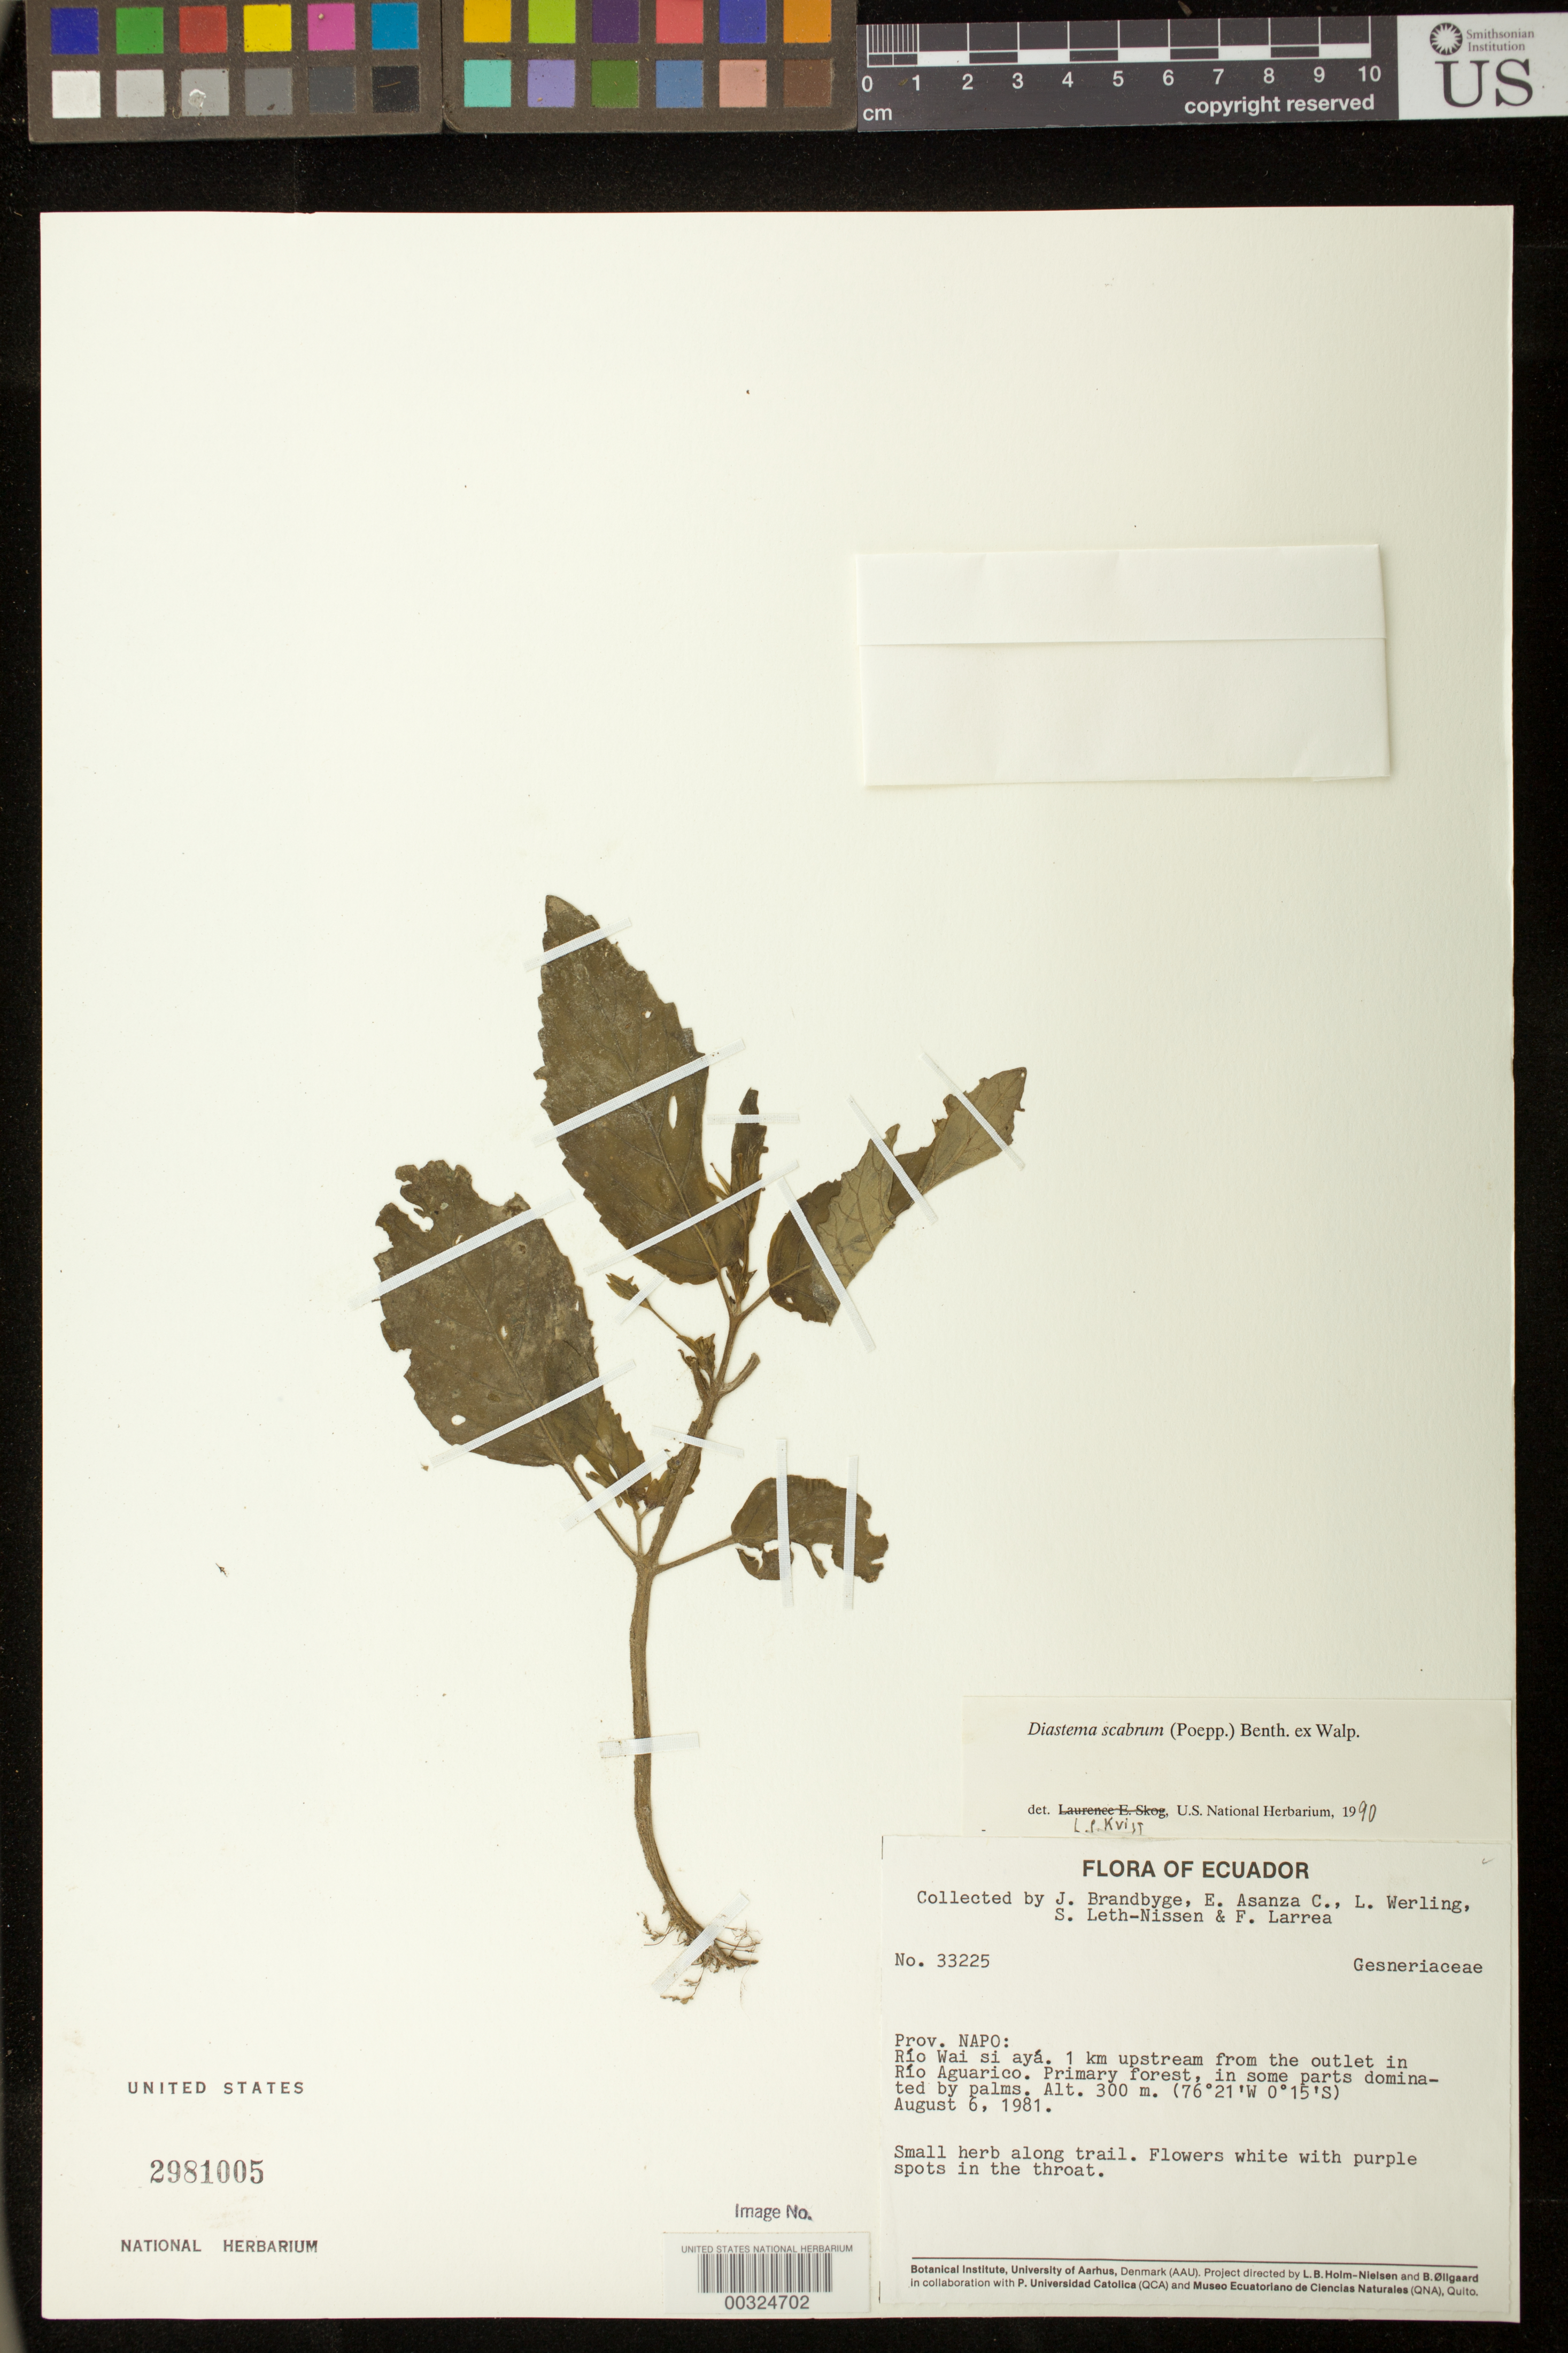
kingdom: Plantae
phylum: Tracheophyta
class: Magnoliopsida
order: Lamiales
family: Gesneriaceae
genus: Diastema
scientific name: Diastema scabrum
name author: (Poepp.) Benth. ex Walp.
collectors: J. Brandbyge, E. Asanza C., L. Werling, S. Leth-Nissen & F. Larrea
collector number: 33225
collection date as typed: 06 Aug 1981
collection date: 1981-08-06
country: Ecuador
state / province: Napo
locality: Rio Wai Si Aya, 1 km upstream from Outlet in Rio Aguarico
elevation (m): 300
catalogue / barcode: US 2981005